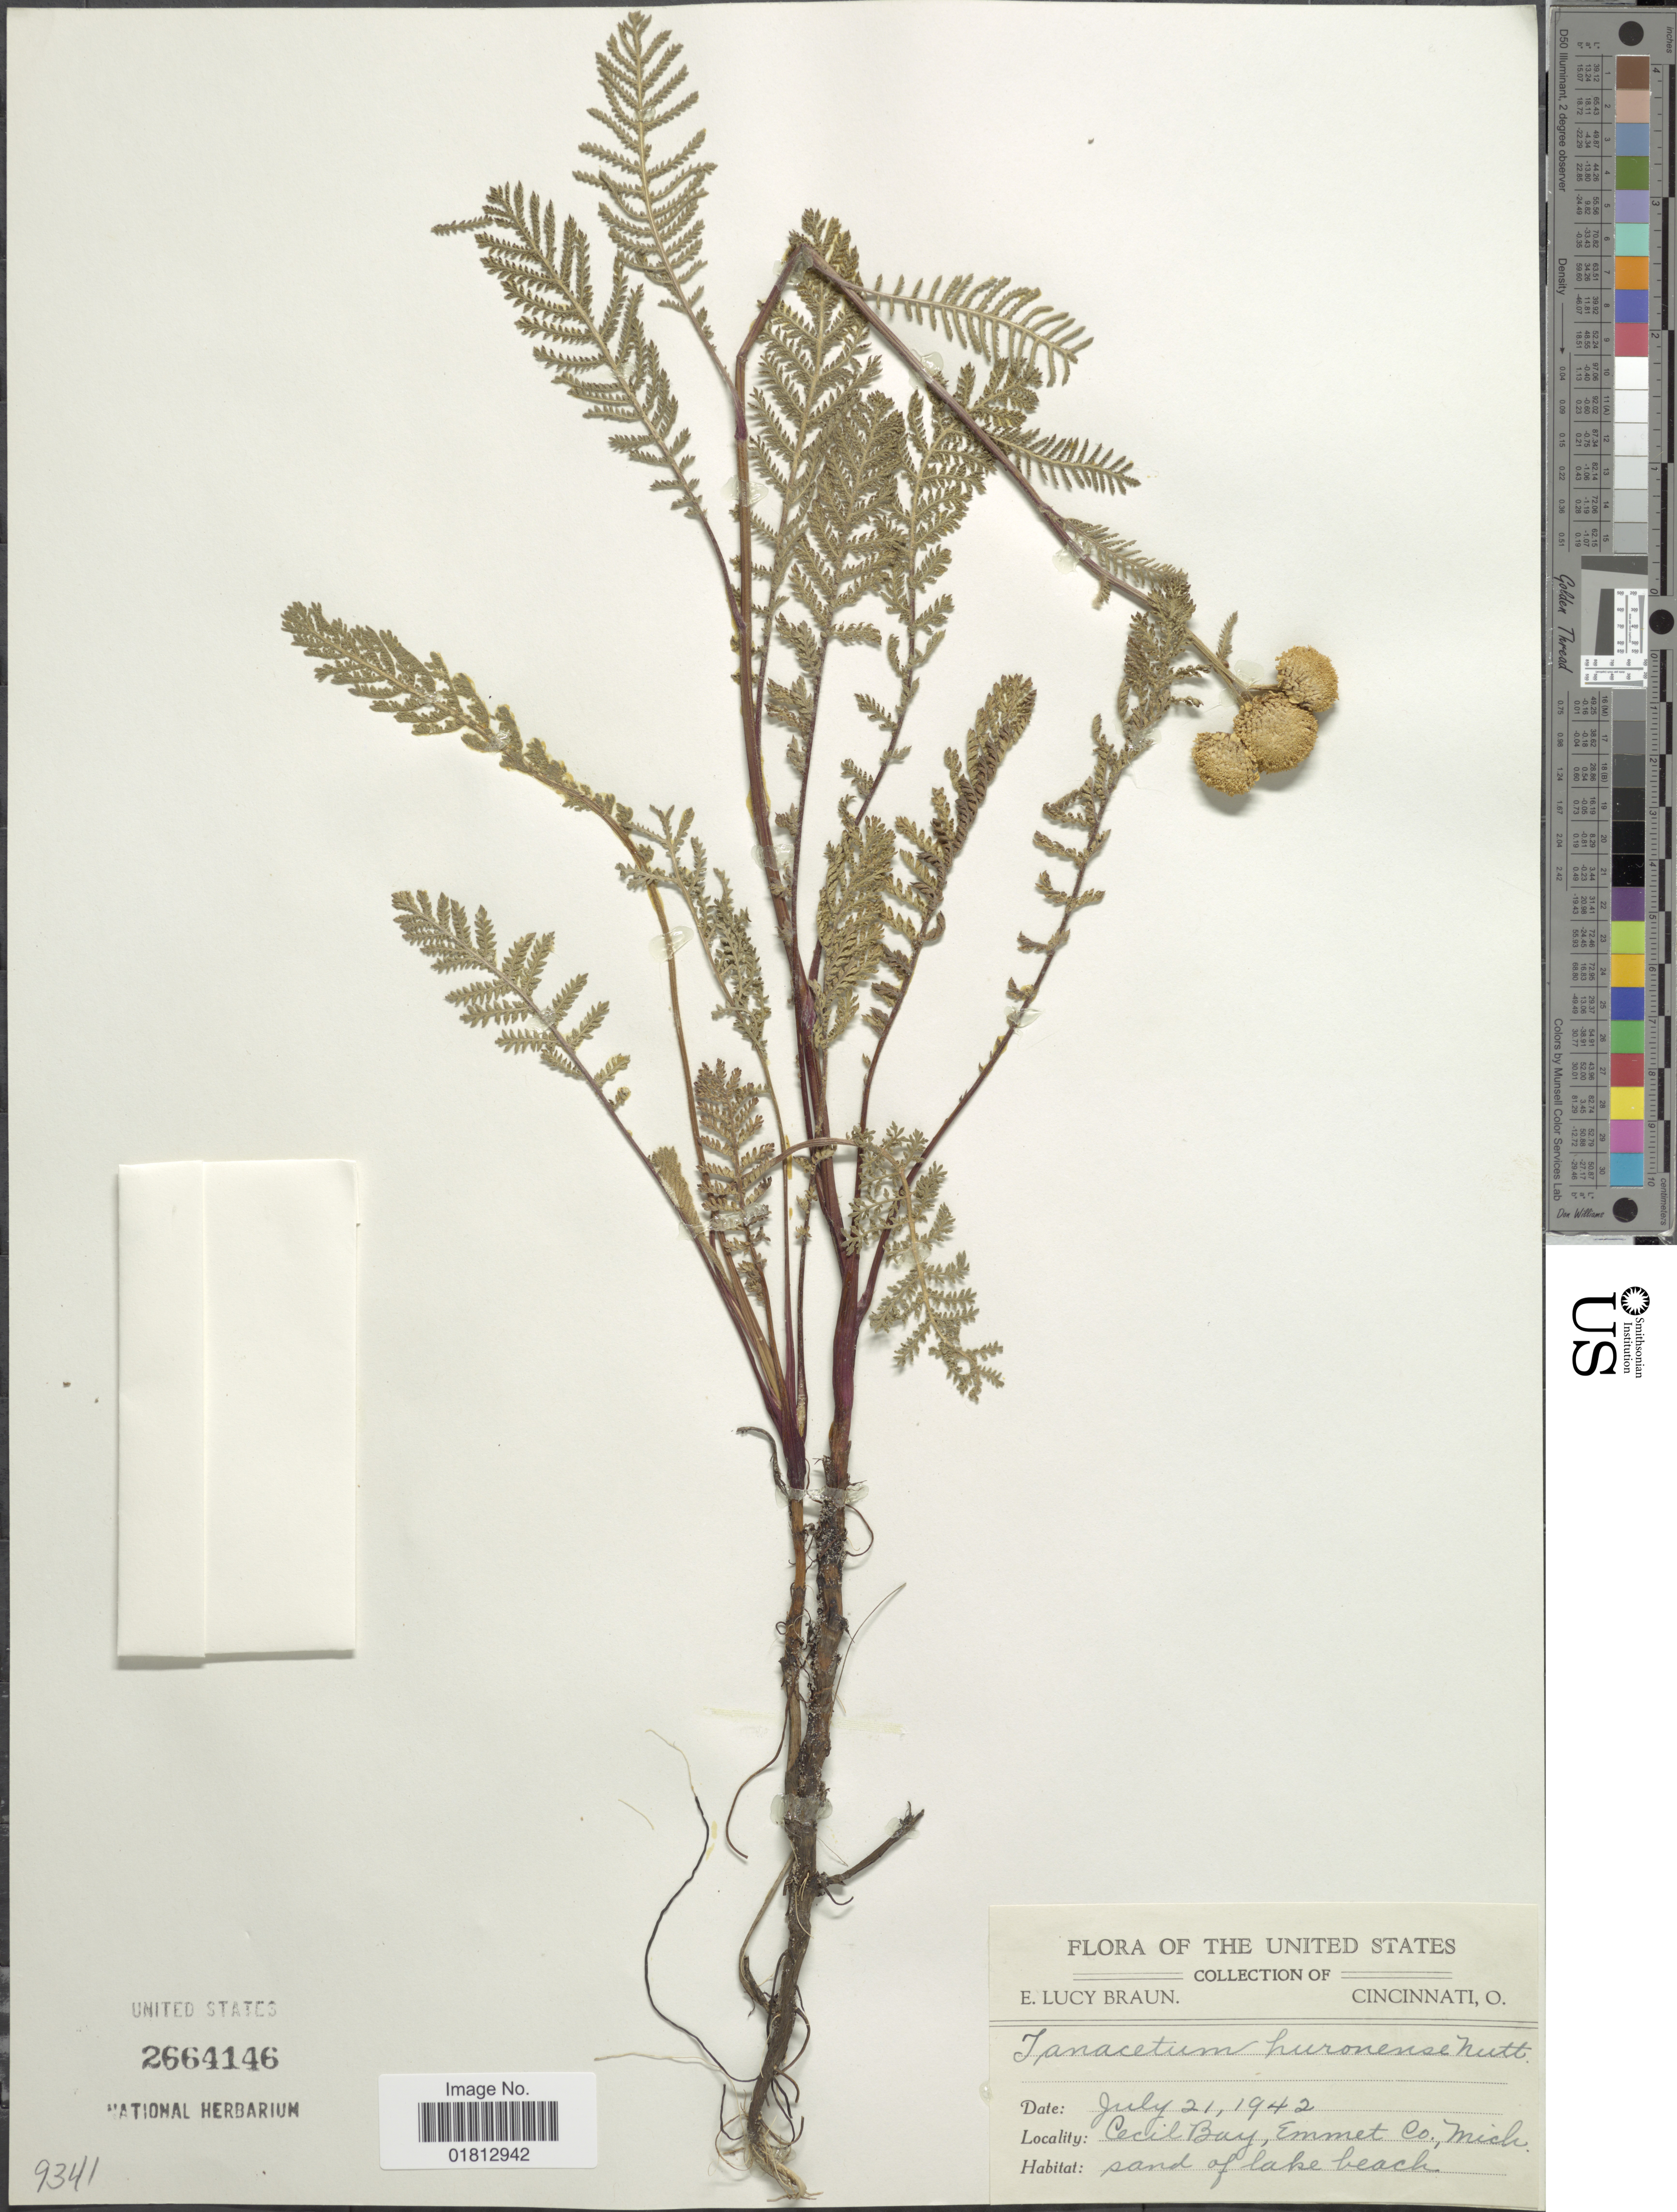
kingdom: Plantae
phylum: Tracheophyta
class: Magnoliopsida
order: Asterales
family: Asteraceae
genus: Tanacetum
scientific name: Tanacetum huronense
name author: Nutt.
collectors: E. L. Braun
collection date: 1942-07-21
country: United States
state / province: Michigan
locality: The United States, Cecil Bay, Emmet Co., Mich.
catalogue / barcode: US 2664146